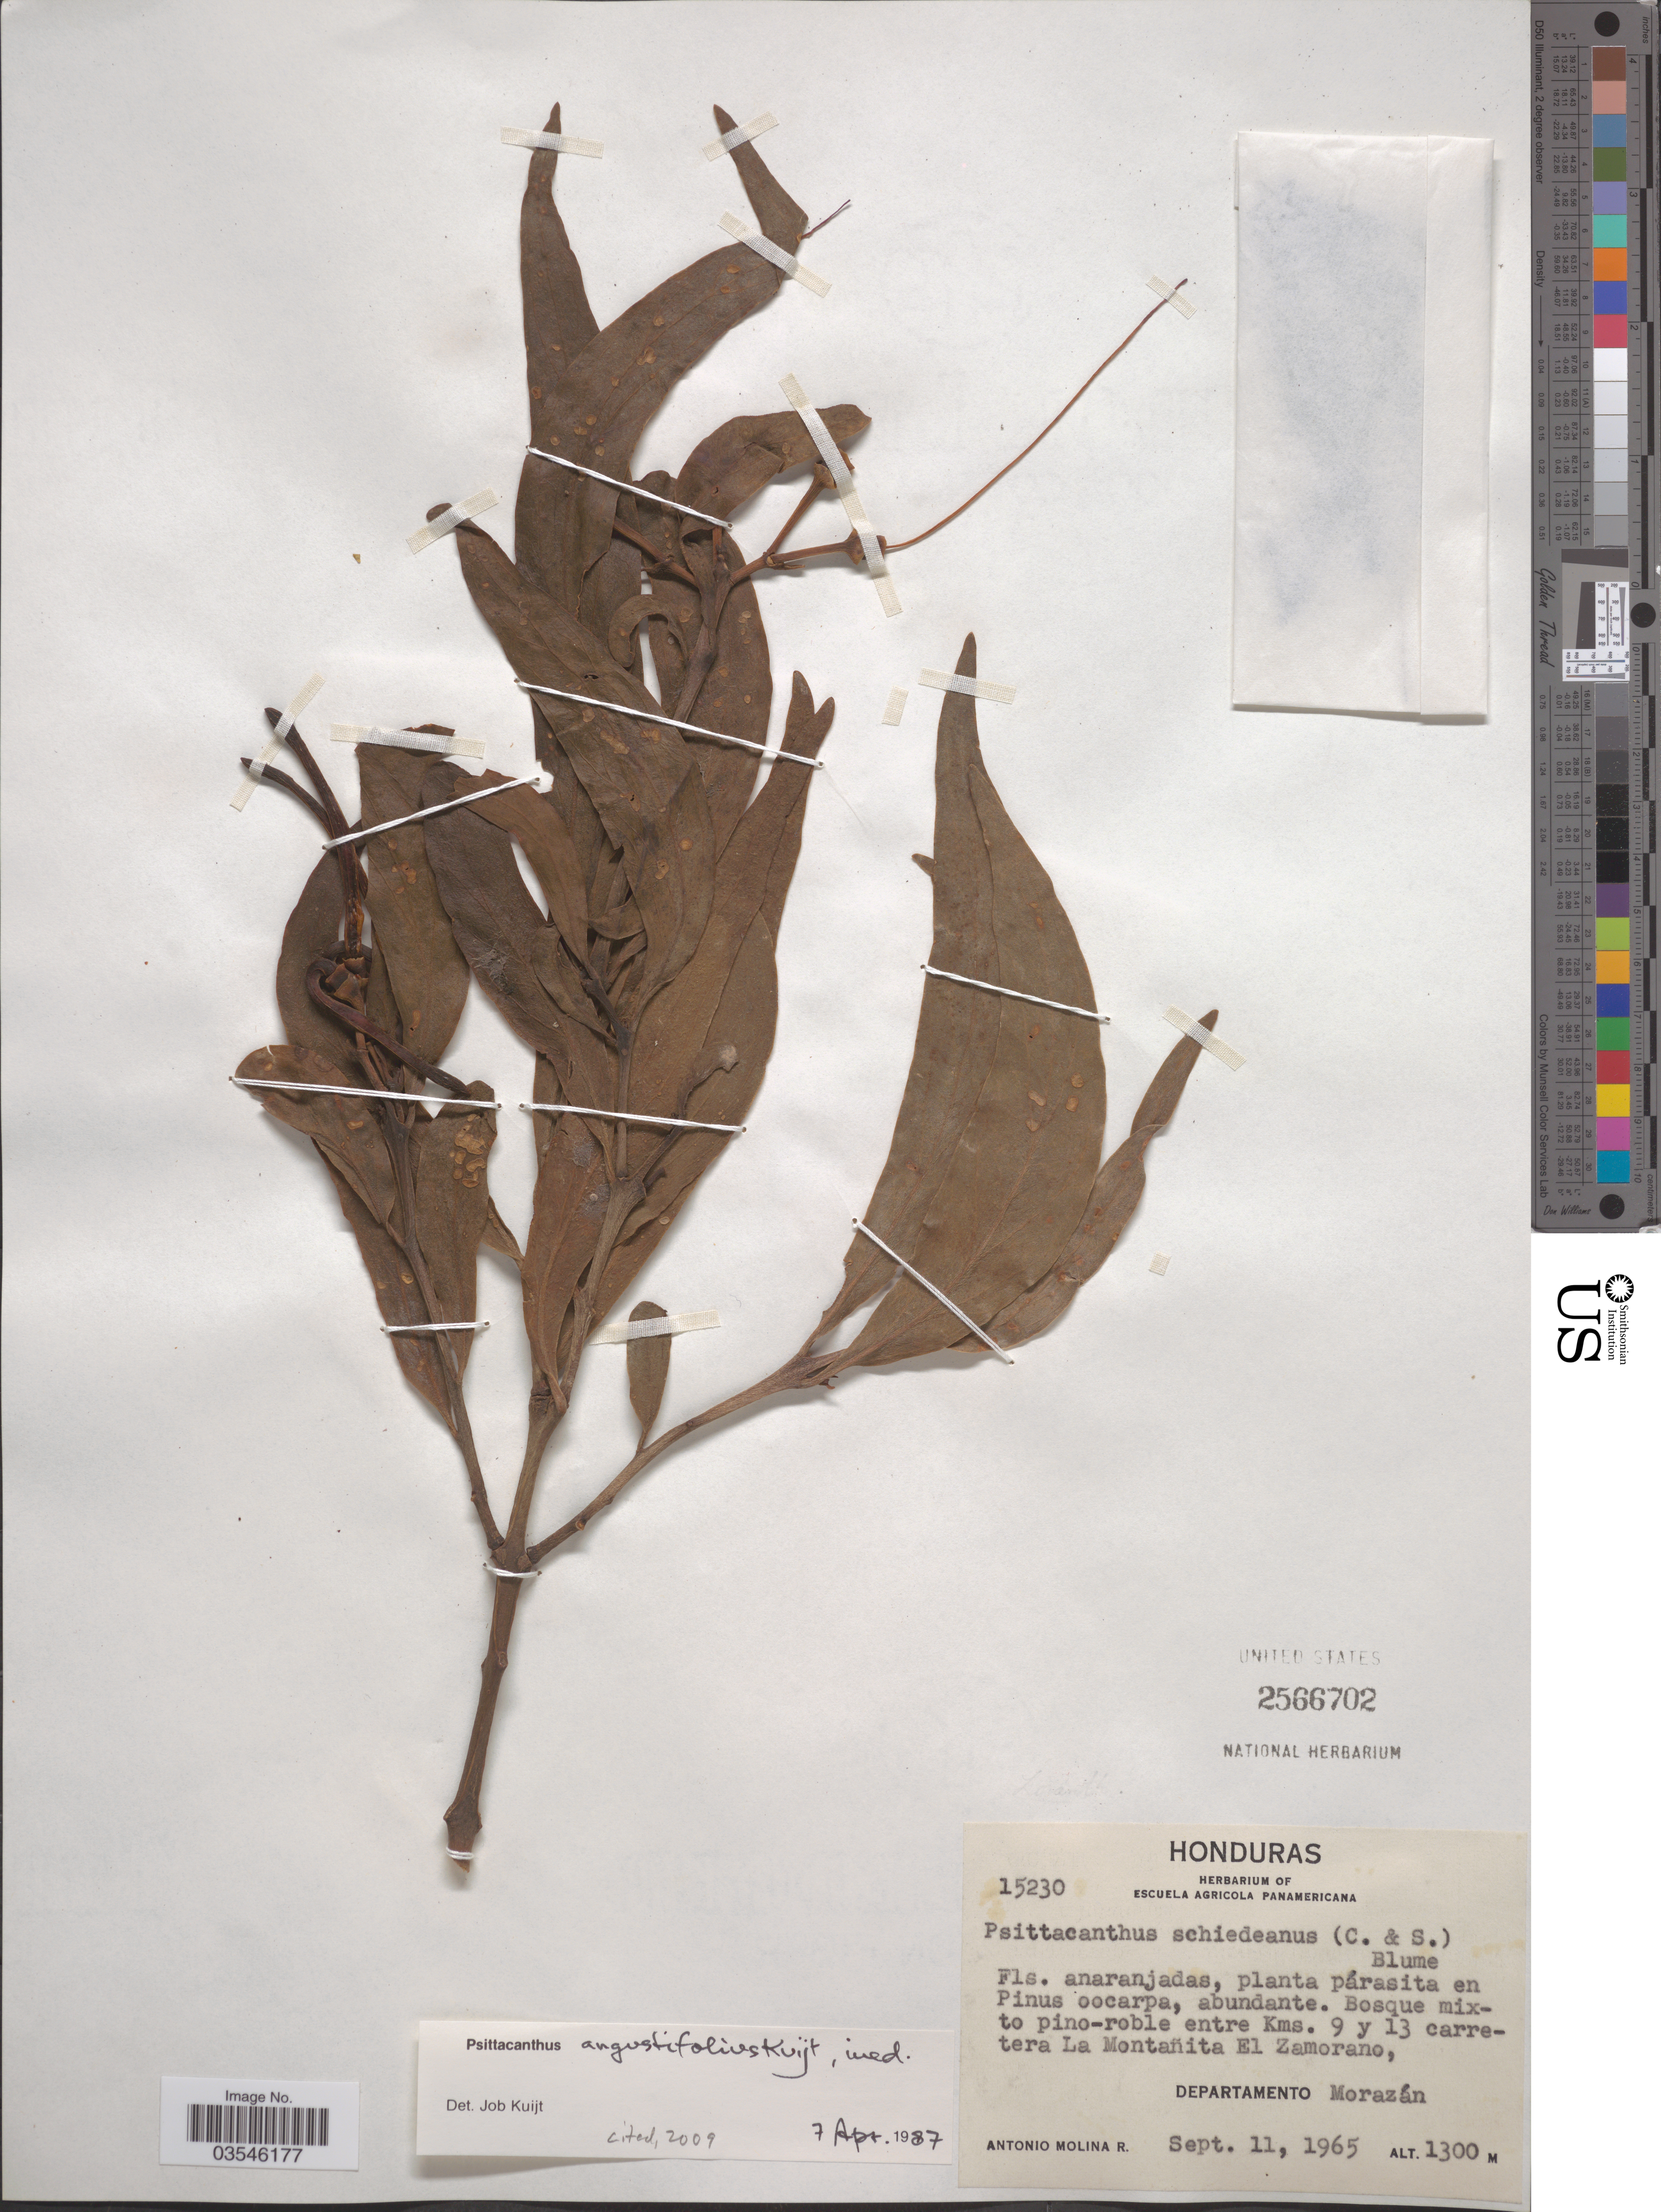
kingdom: Plantae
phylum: Tracheophyta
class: Magnoliopsida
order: Santalales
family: Loranthaceae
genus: Psittacanthus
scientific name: Psittacanthus angustifolius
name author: Kuijt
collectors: A. Molina R.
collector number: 15230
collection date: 1965-09-11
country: Honduras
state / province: Fco. Morazán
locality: Bosque mixto pino-roble entre Kms. 9 y 13 carretera La Montañita El Zamorano, Departamento Morazán.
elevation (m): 1300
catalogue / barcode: US 2566702